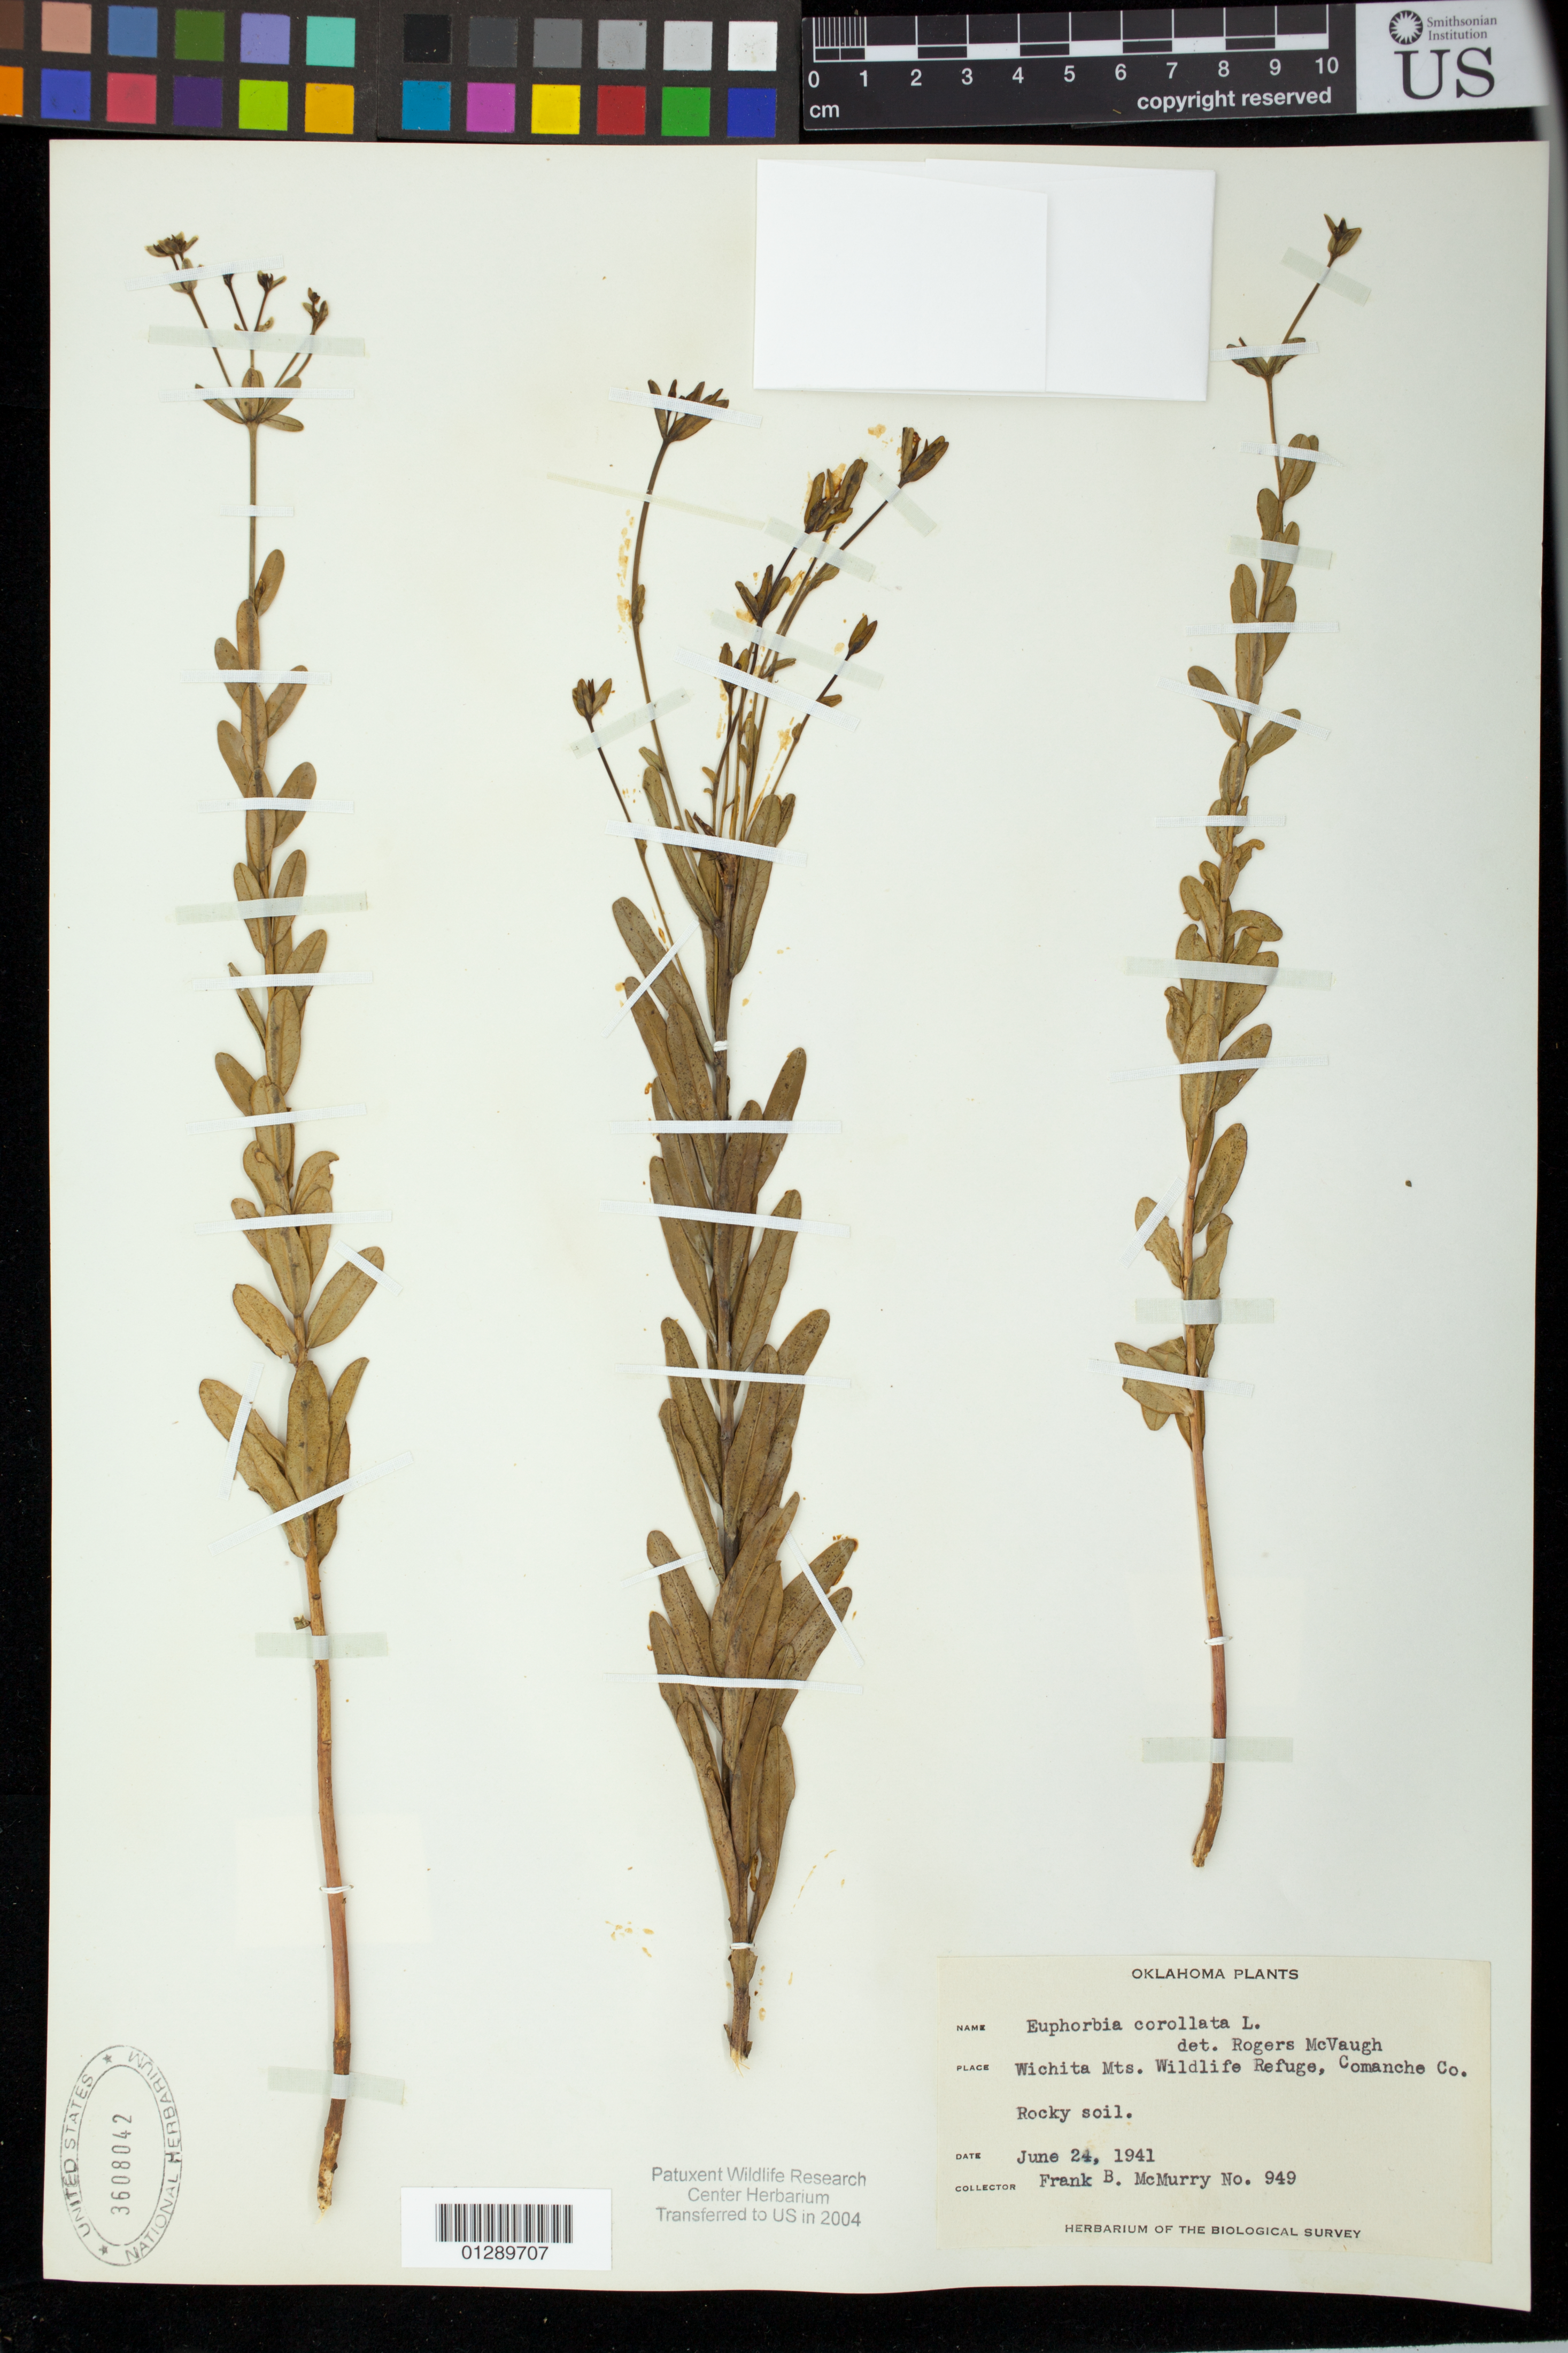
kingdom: Plantae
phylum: Tracheophyta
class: Magnoliopsida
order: Malpighiales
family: Euphorbiaceae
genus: Euphorbia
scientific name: Euphorbia corollata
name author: L.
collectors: F. B. McMurry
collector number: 949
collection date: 1941-06-24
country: United States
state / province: Oklahoma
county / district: Comanche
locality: Wichita Mts. Wildlife Refuge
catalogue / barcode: US 3608042